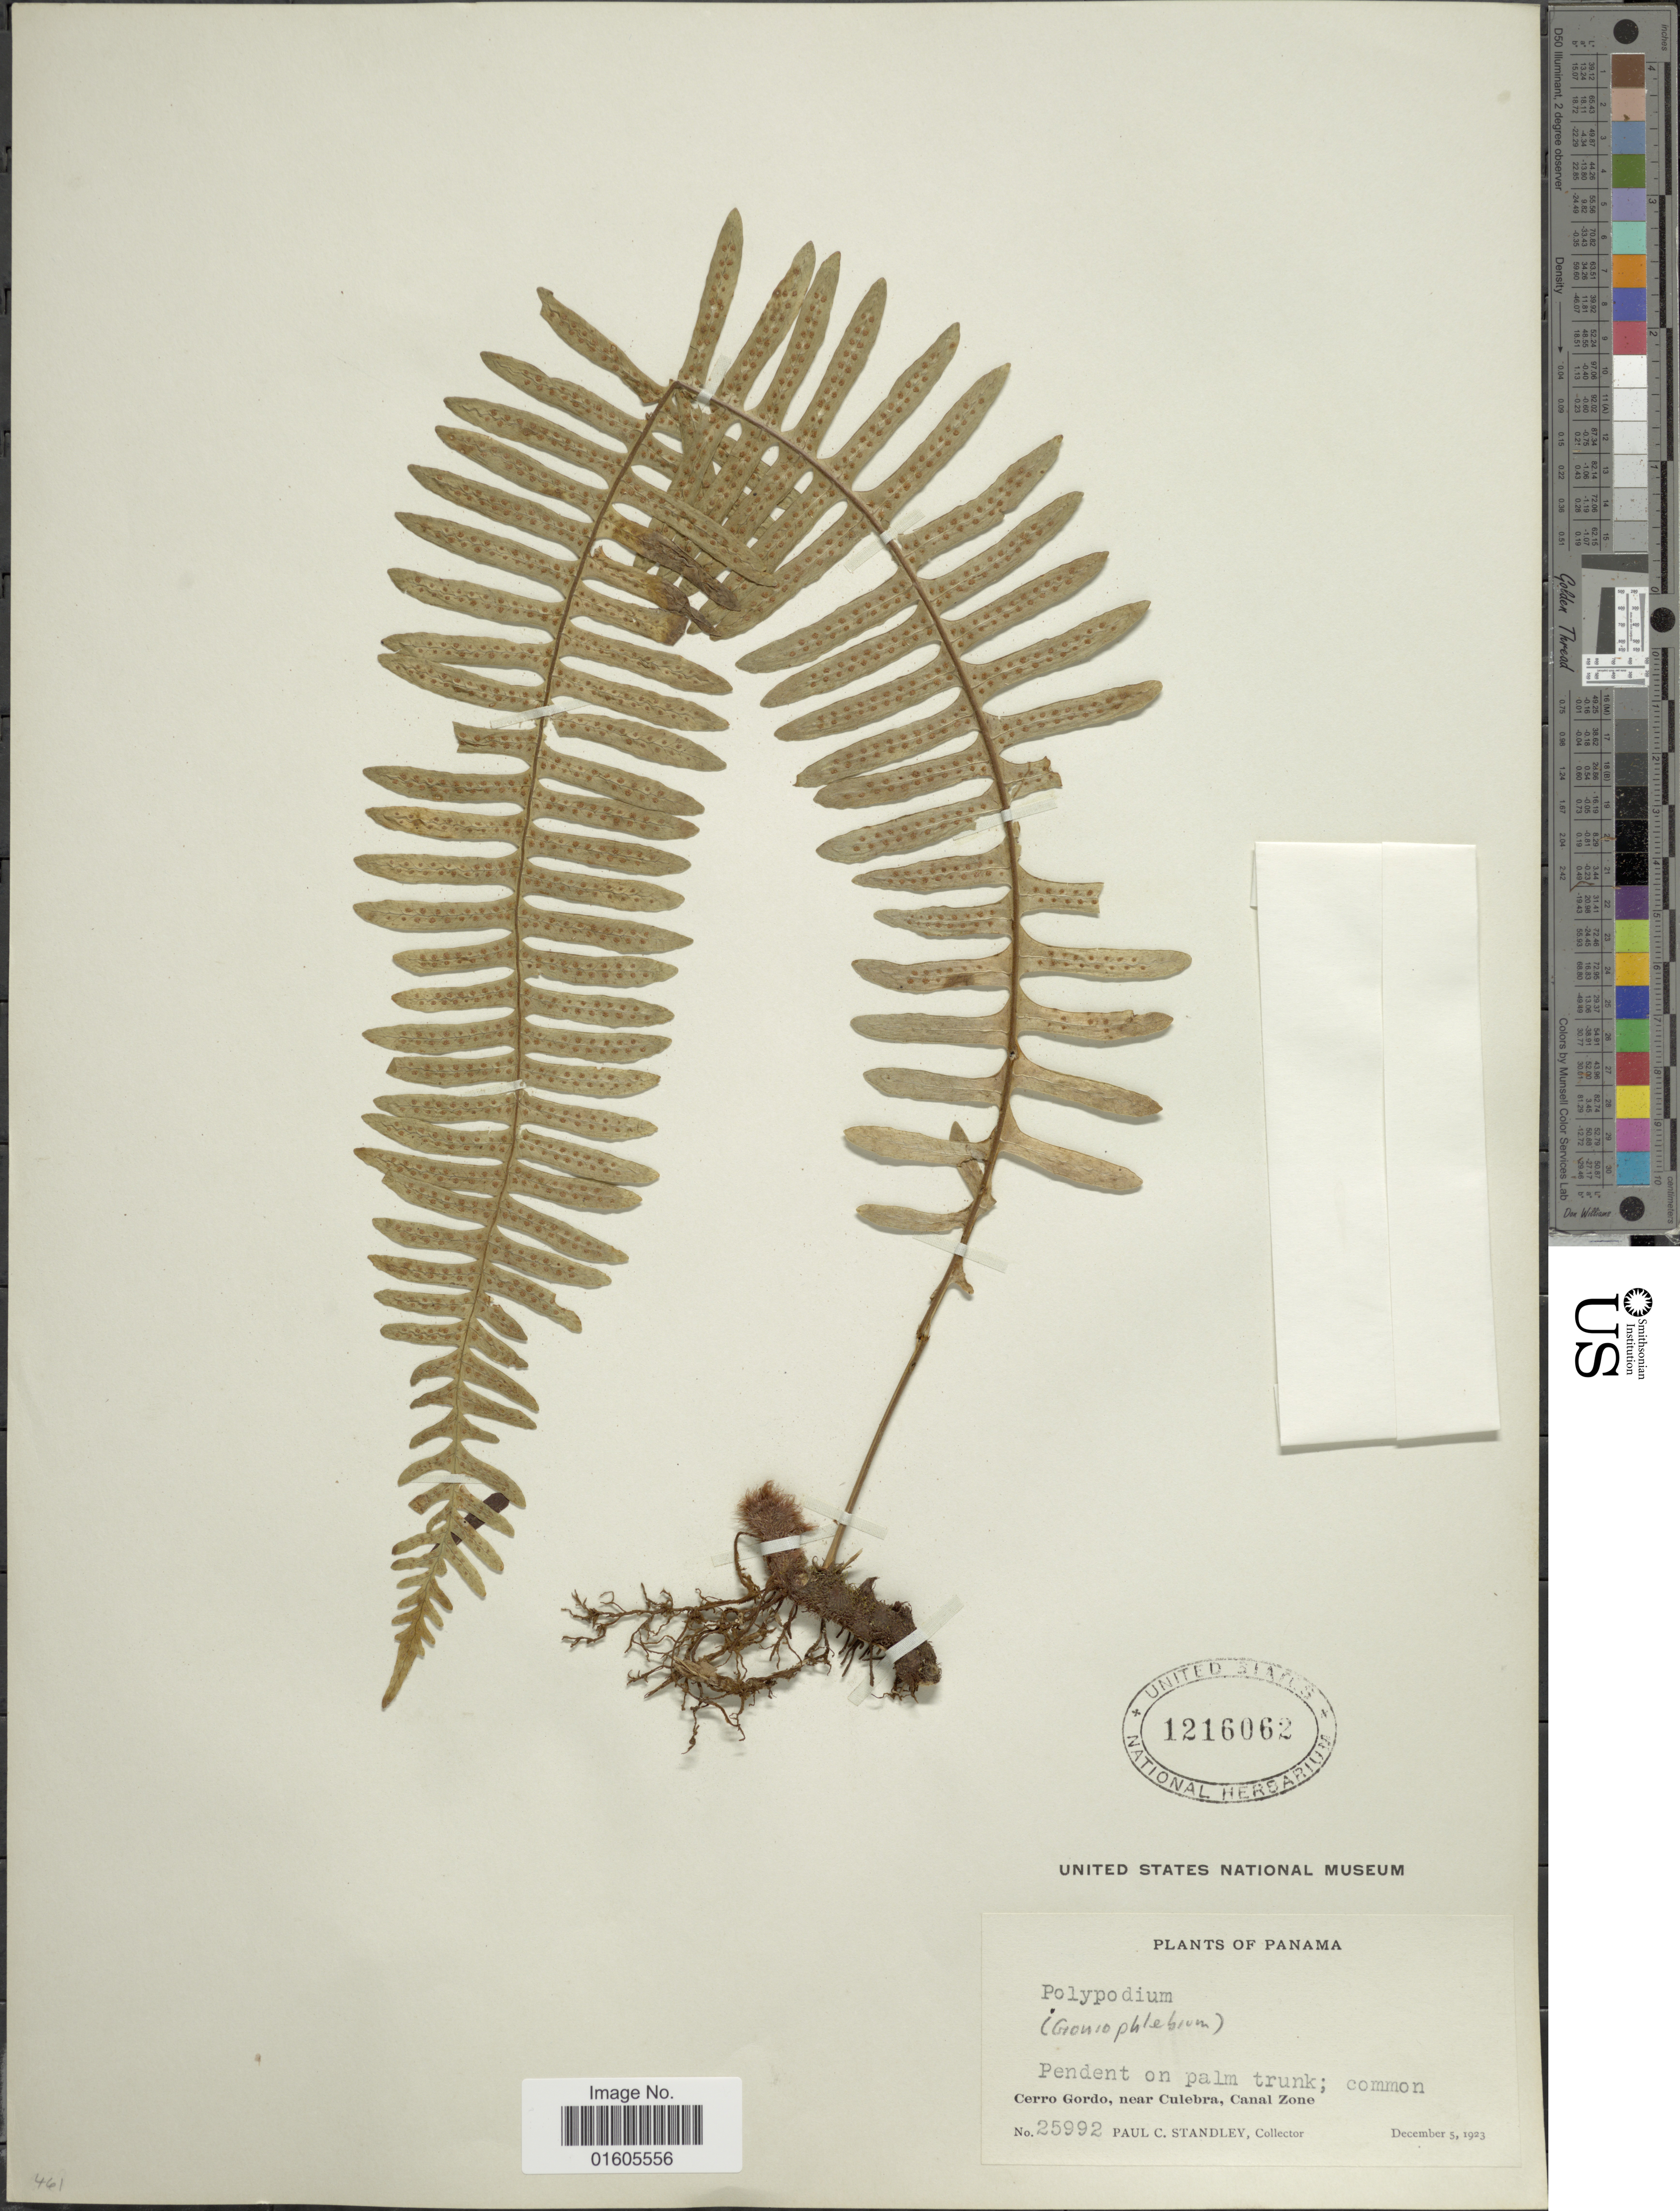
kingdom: Plantae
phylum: Tracheophyta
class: Polypodiopsida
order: Polypodiales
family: Polypodiaceae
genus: Serpocaulon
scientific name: Serpocaulon wagneri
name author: (Mett.) A.R. Sm.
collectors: P. C. Standley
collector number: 25992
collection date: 1923-12-05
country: Panama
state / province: Colón / Panamá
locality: Cerro Gordo, near Culebra, Canal Zone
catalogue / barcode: US 1216062